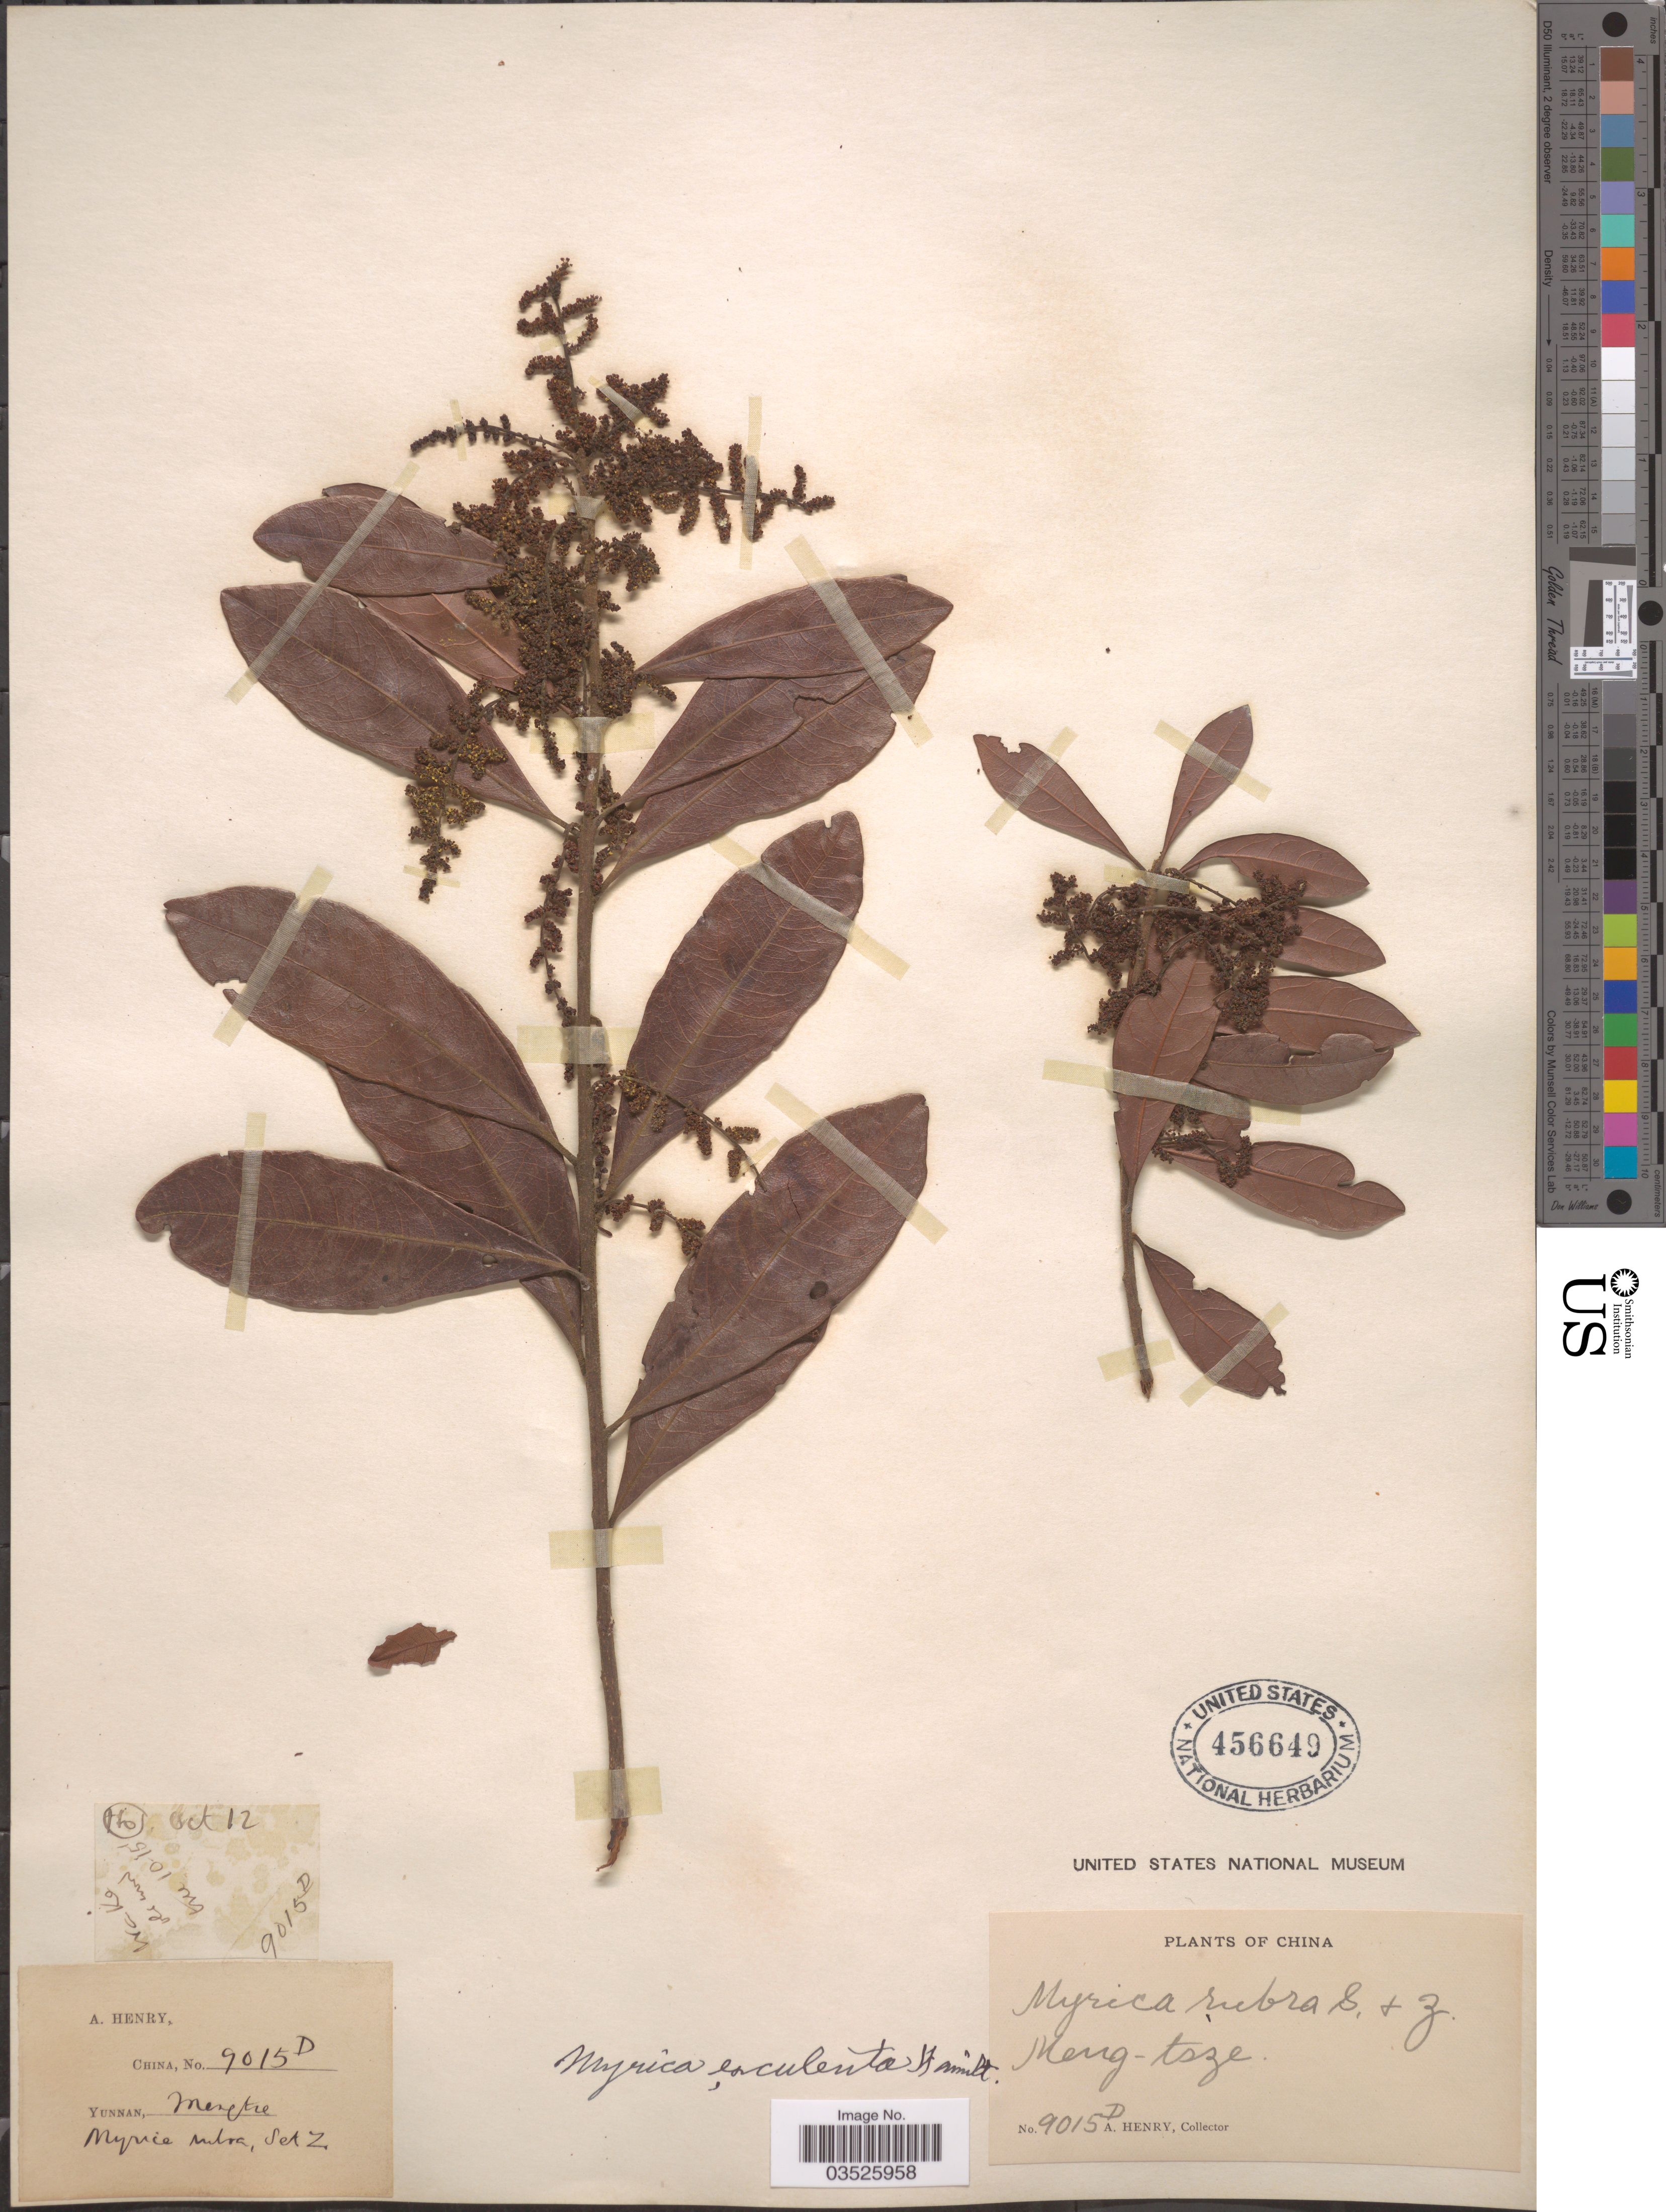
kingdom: Plantae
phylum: Tracheophyta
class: Magnoliopsida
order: Fagales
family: Myricaceae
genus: Morella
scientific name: Morella esculenta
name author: (Buch.-Ham. ex D. Don) I.M. Turner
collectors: A. Henry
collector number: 9015 D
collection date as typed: Transcribed d/m/y: /10/12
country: China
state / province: Yunnan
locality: Meng-tsze.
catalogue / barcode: US 456649